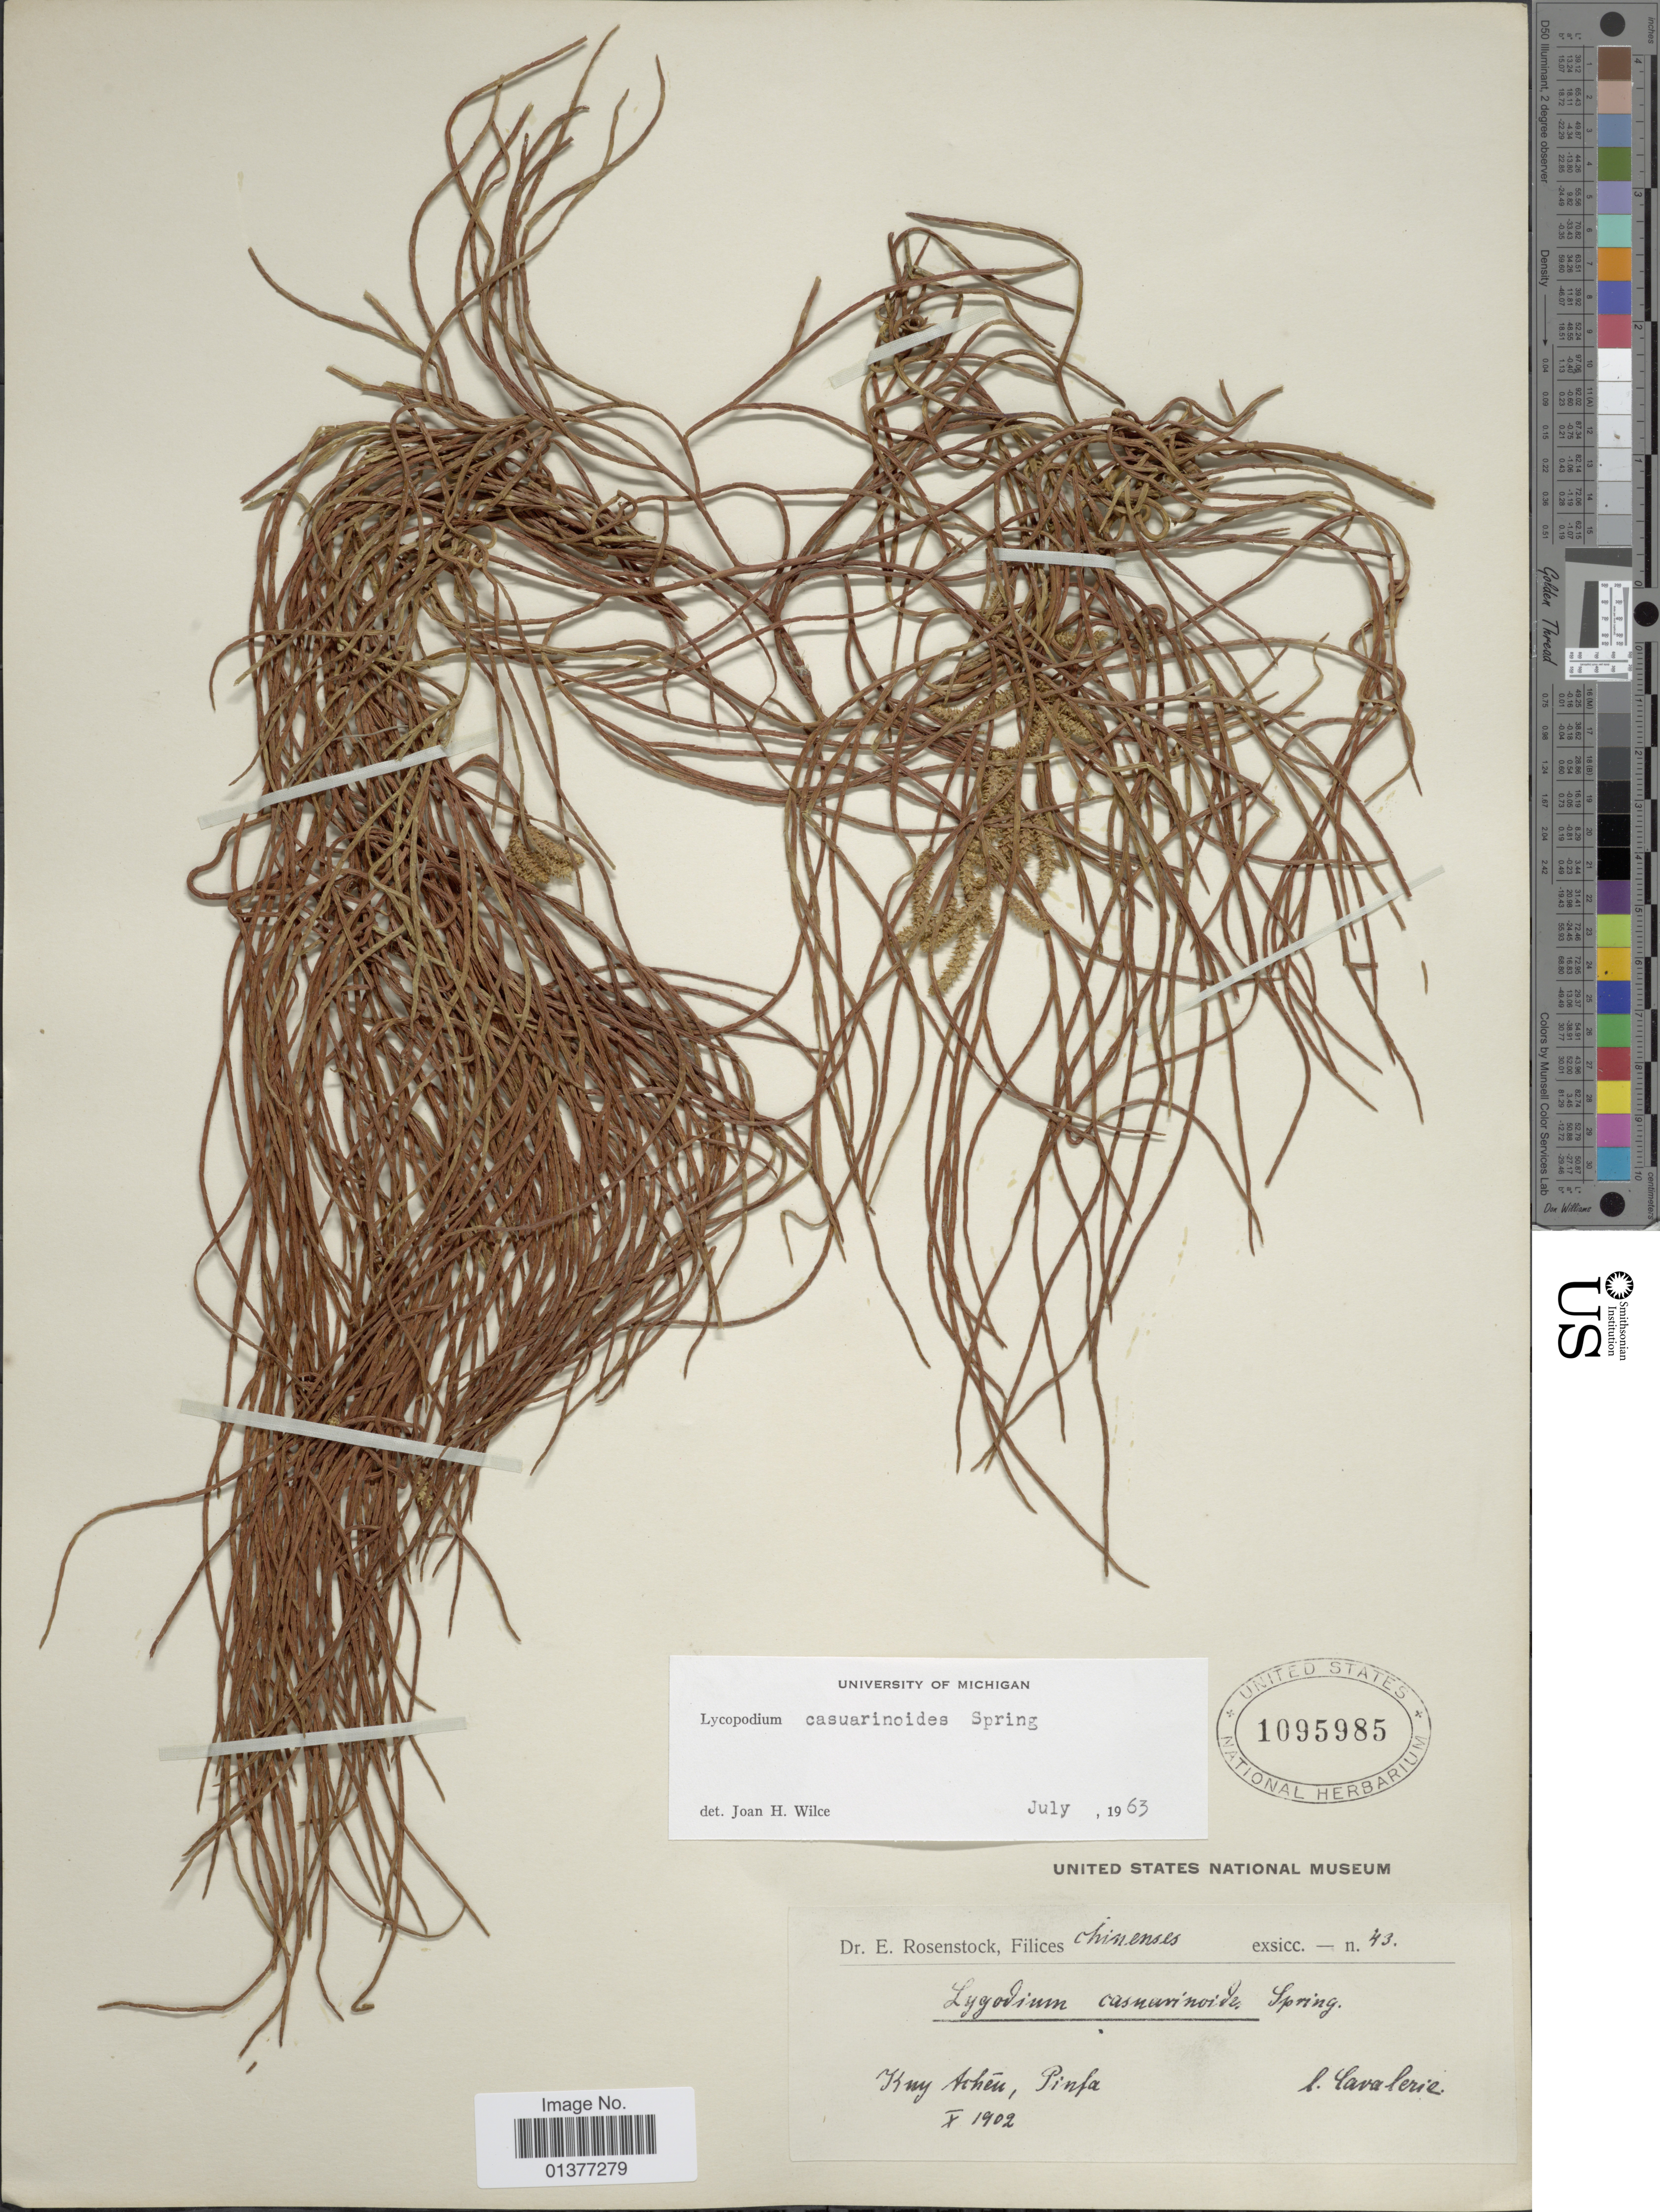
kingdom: Plantae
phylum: Tracheophyta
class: Lycopodiopsida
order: Lycopodiales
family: Lycopodiaceae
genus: Lycopodiastrum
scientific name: Lycopodiastrum casuarinoides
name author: (Spring) Holub ex R.D. Dixit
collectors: -. Cavalerie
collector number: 43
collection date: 1902-10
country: China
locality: Kuy Achen, Pinfa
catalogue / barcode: US 1095985